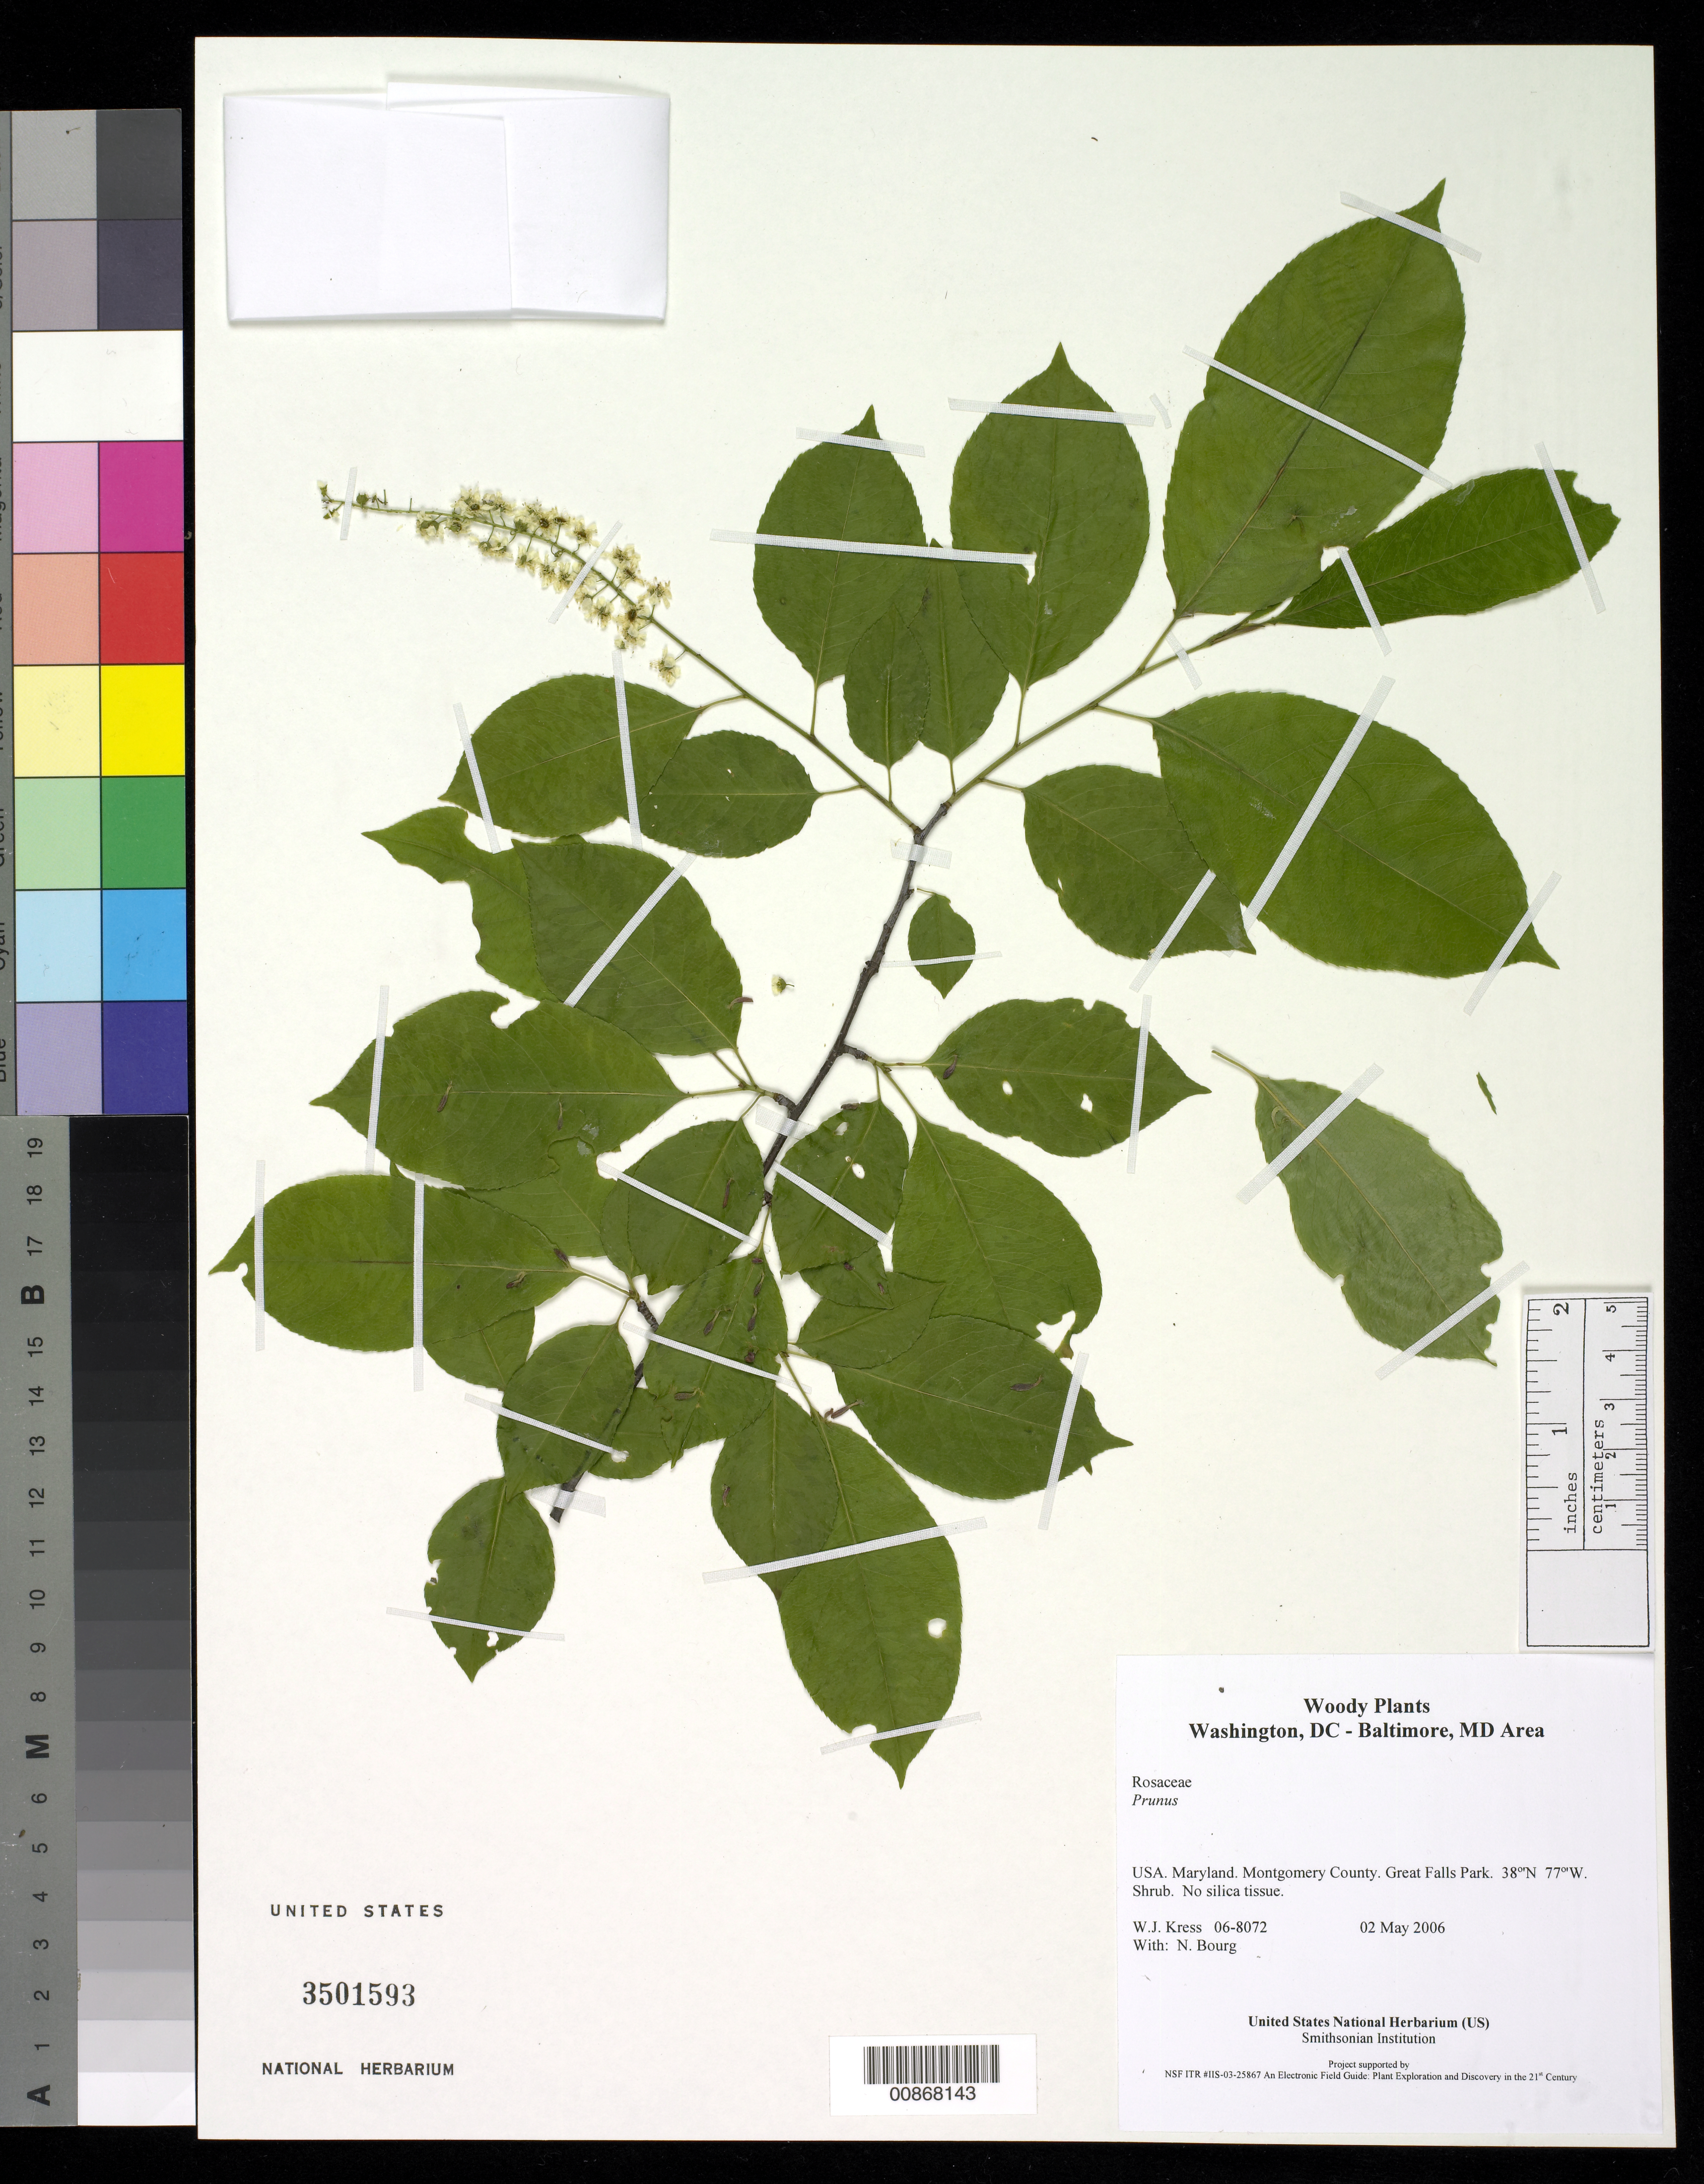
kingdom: Plantae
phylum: Tracheophyta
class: Magnoliopsida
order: Rosales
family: Rosaceae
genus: Prunus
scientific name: Prunus serotina subsp. serotina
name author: Ehrh.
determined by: Simmons, R. H., (UNITED STATES)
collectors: W. J. Kress & M. B. Butts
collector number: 06-8072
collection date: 2006-05-02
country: United States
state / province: Maryland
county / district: Montgomery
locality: Great Falls Park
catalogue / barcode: US 3501593